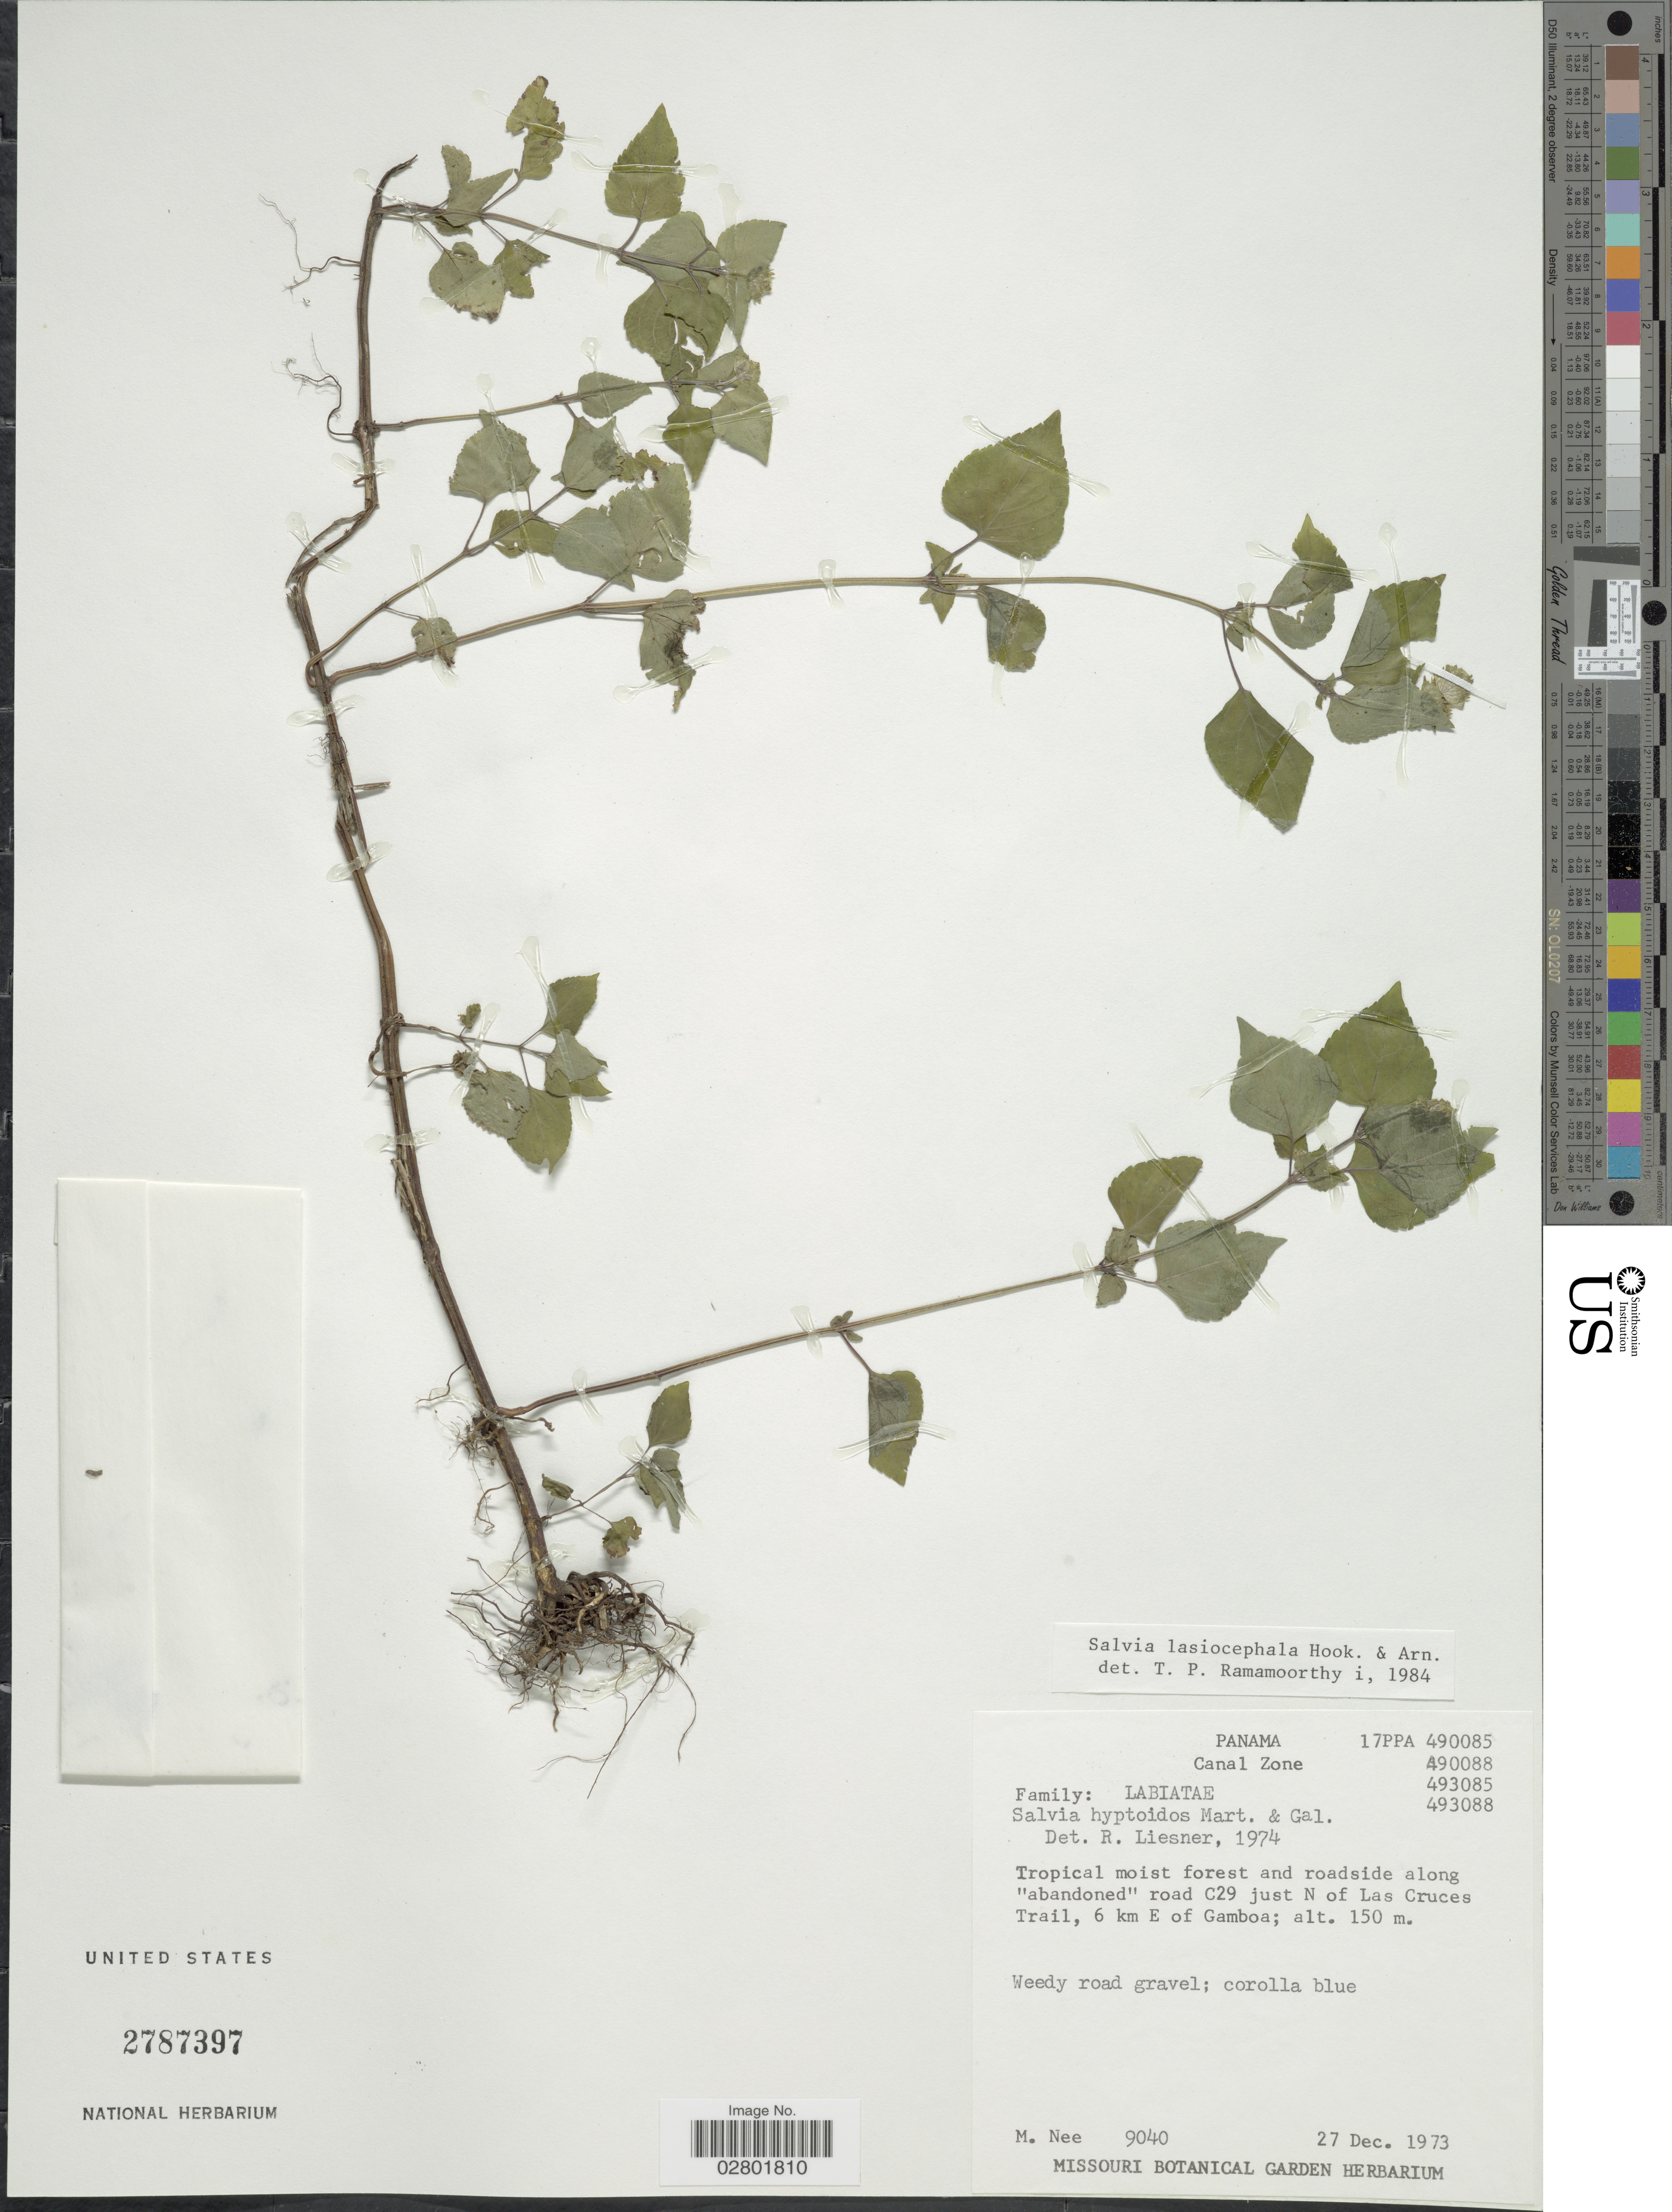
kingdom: Plantae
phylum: Tracheophyta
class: Magnoliopsida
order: Lamiales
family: Lamiaceae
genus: Salvia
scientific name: Salvia lasiocephala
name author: Hook. & Arn.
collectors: M. Nee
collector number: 9040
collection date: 1973-12-27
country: Panama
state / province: Colón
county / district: Canal Zone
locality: Canal Zone, Tropical moist forest and roadside along "abandoned" road C29 just N of Las Cruces Trail, 6 km E of Gamboa.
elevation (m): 150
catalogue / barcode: US 2787397